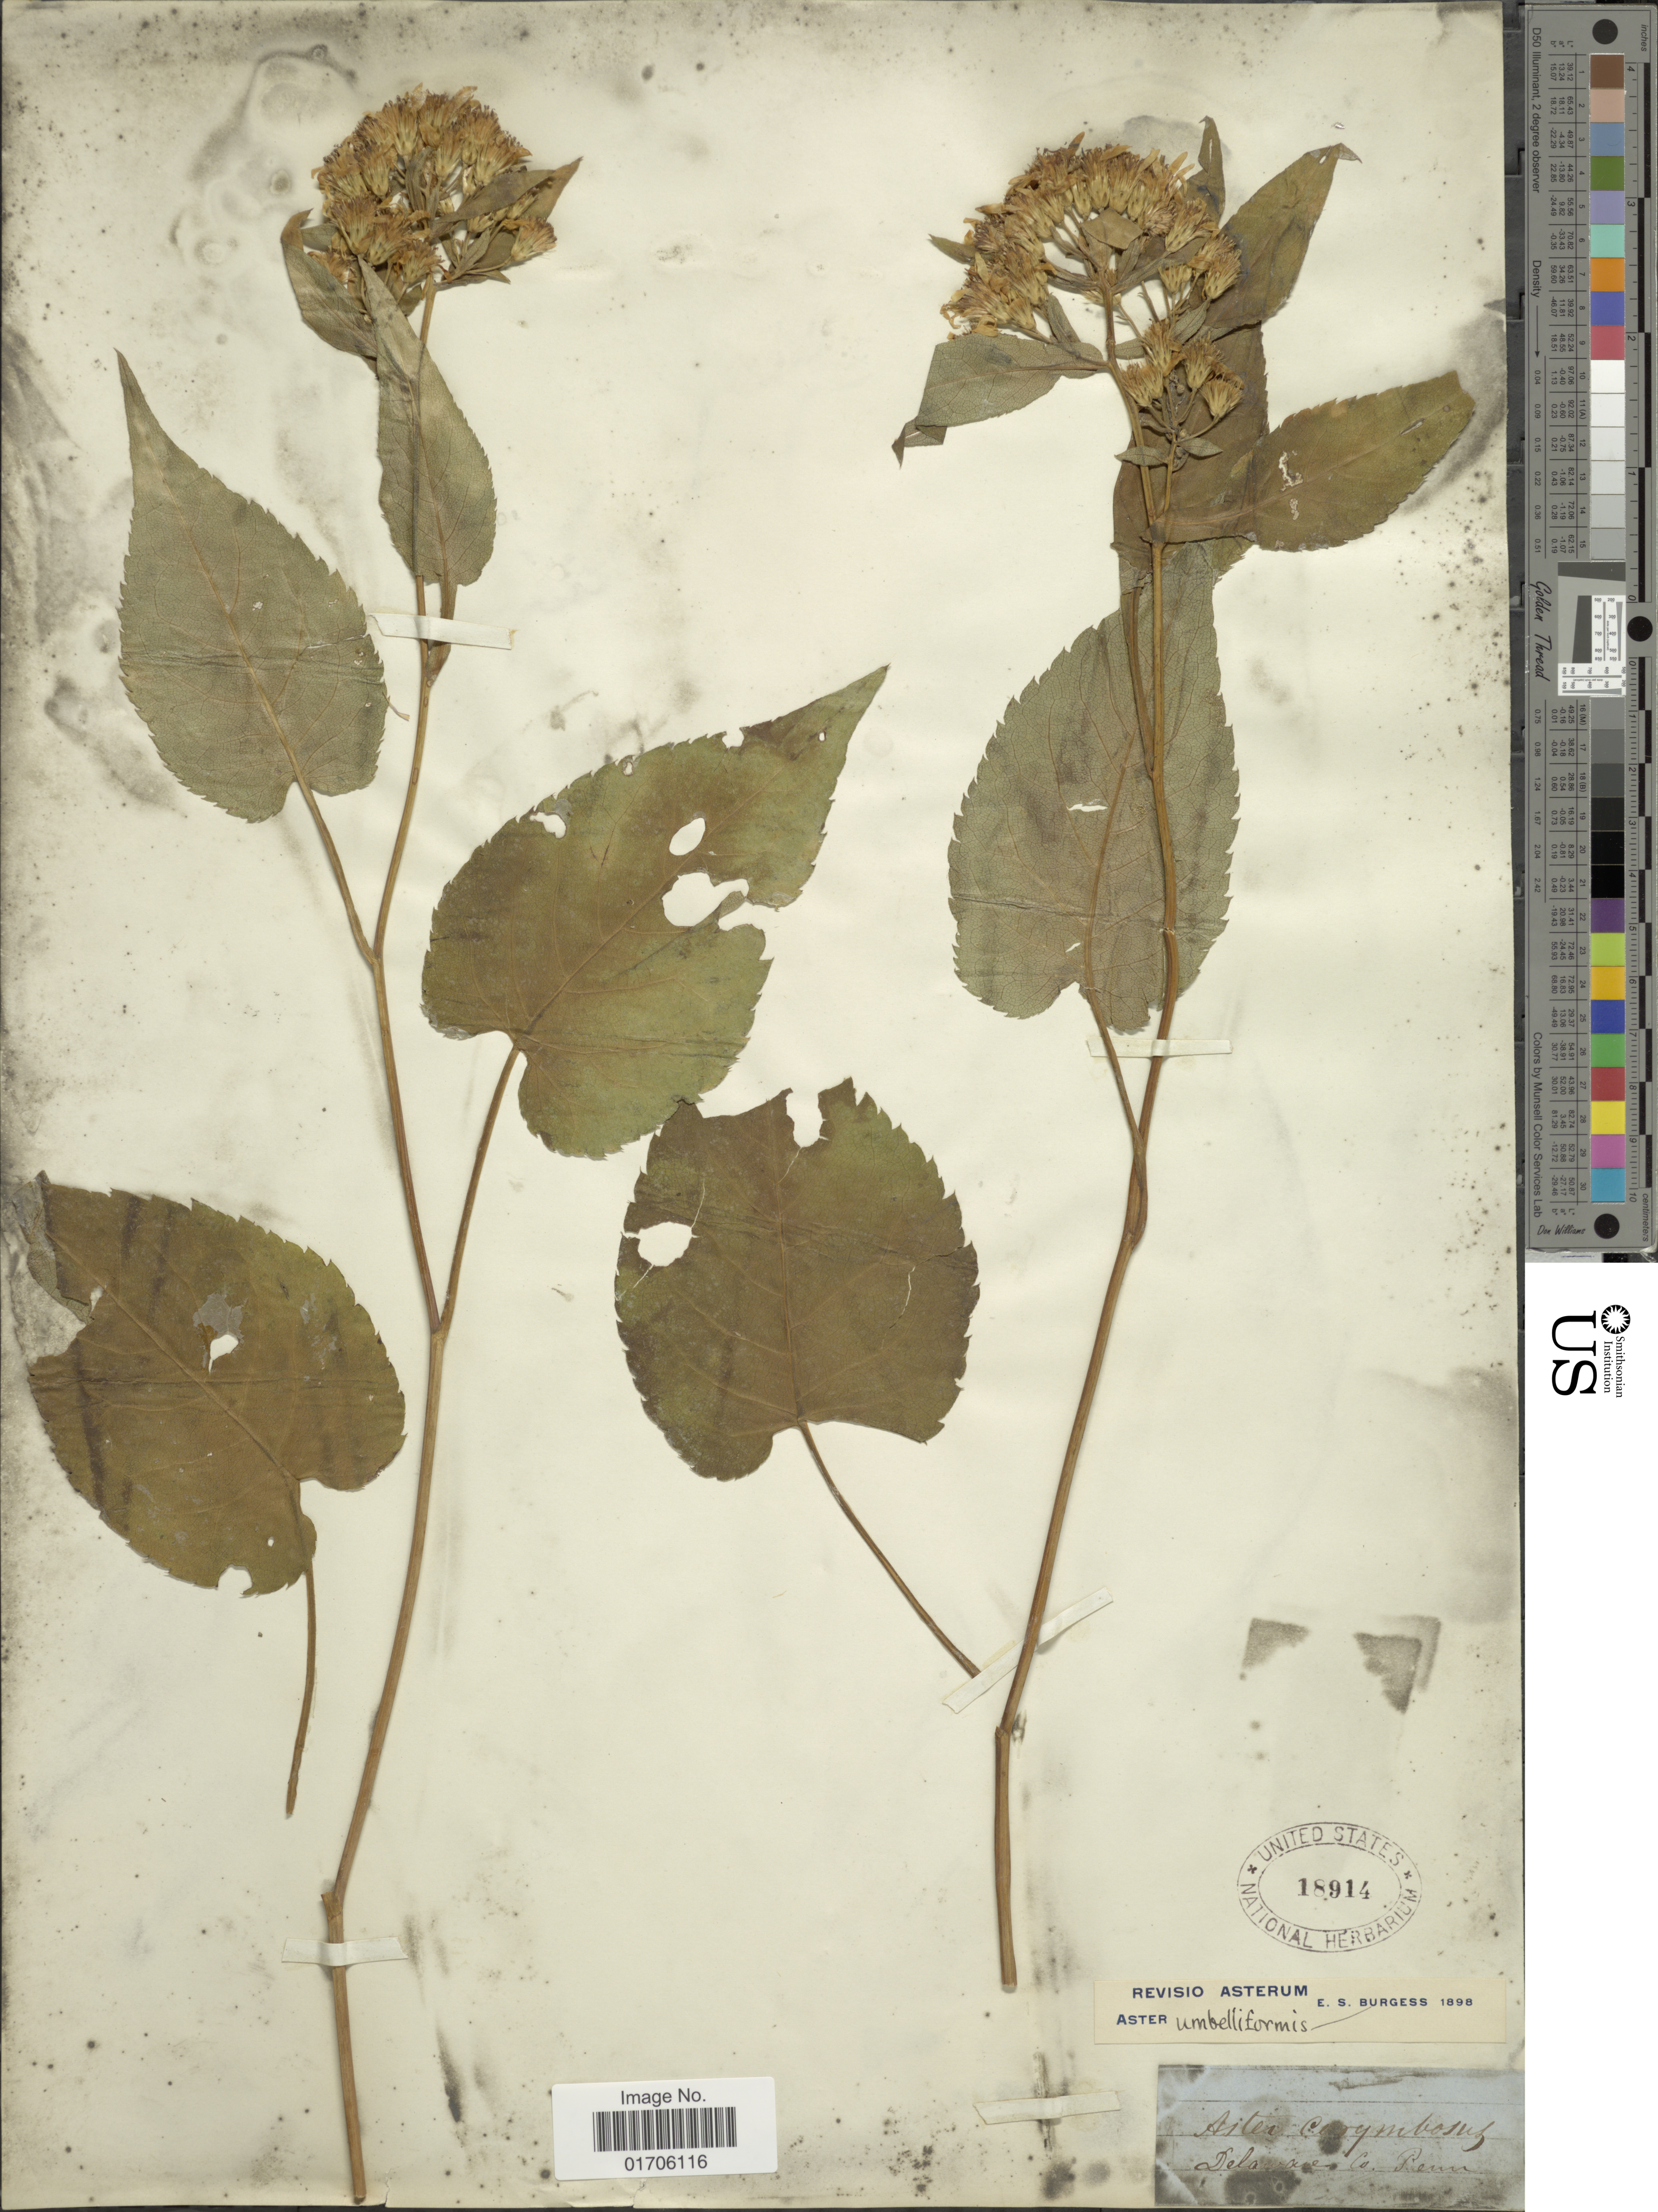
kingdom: Plantae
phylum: Tracheophyta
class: Magnoliopsida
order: Asterales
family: Asteraceae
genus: Aster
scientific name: Aster umbelliformis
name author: E.S. Burgess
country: United States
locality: Delaware Co.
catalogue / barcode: US 18914